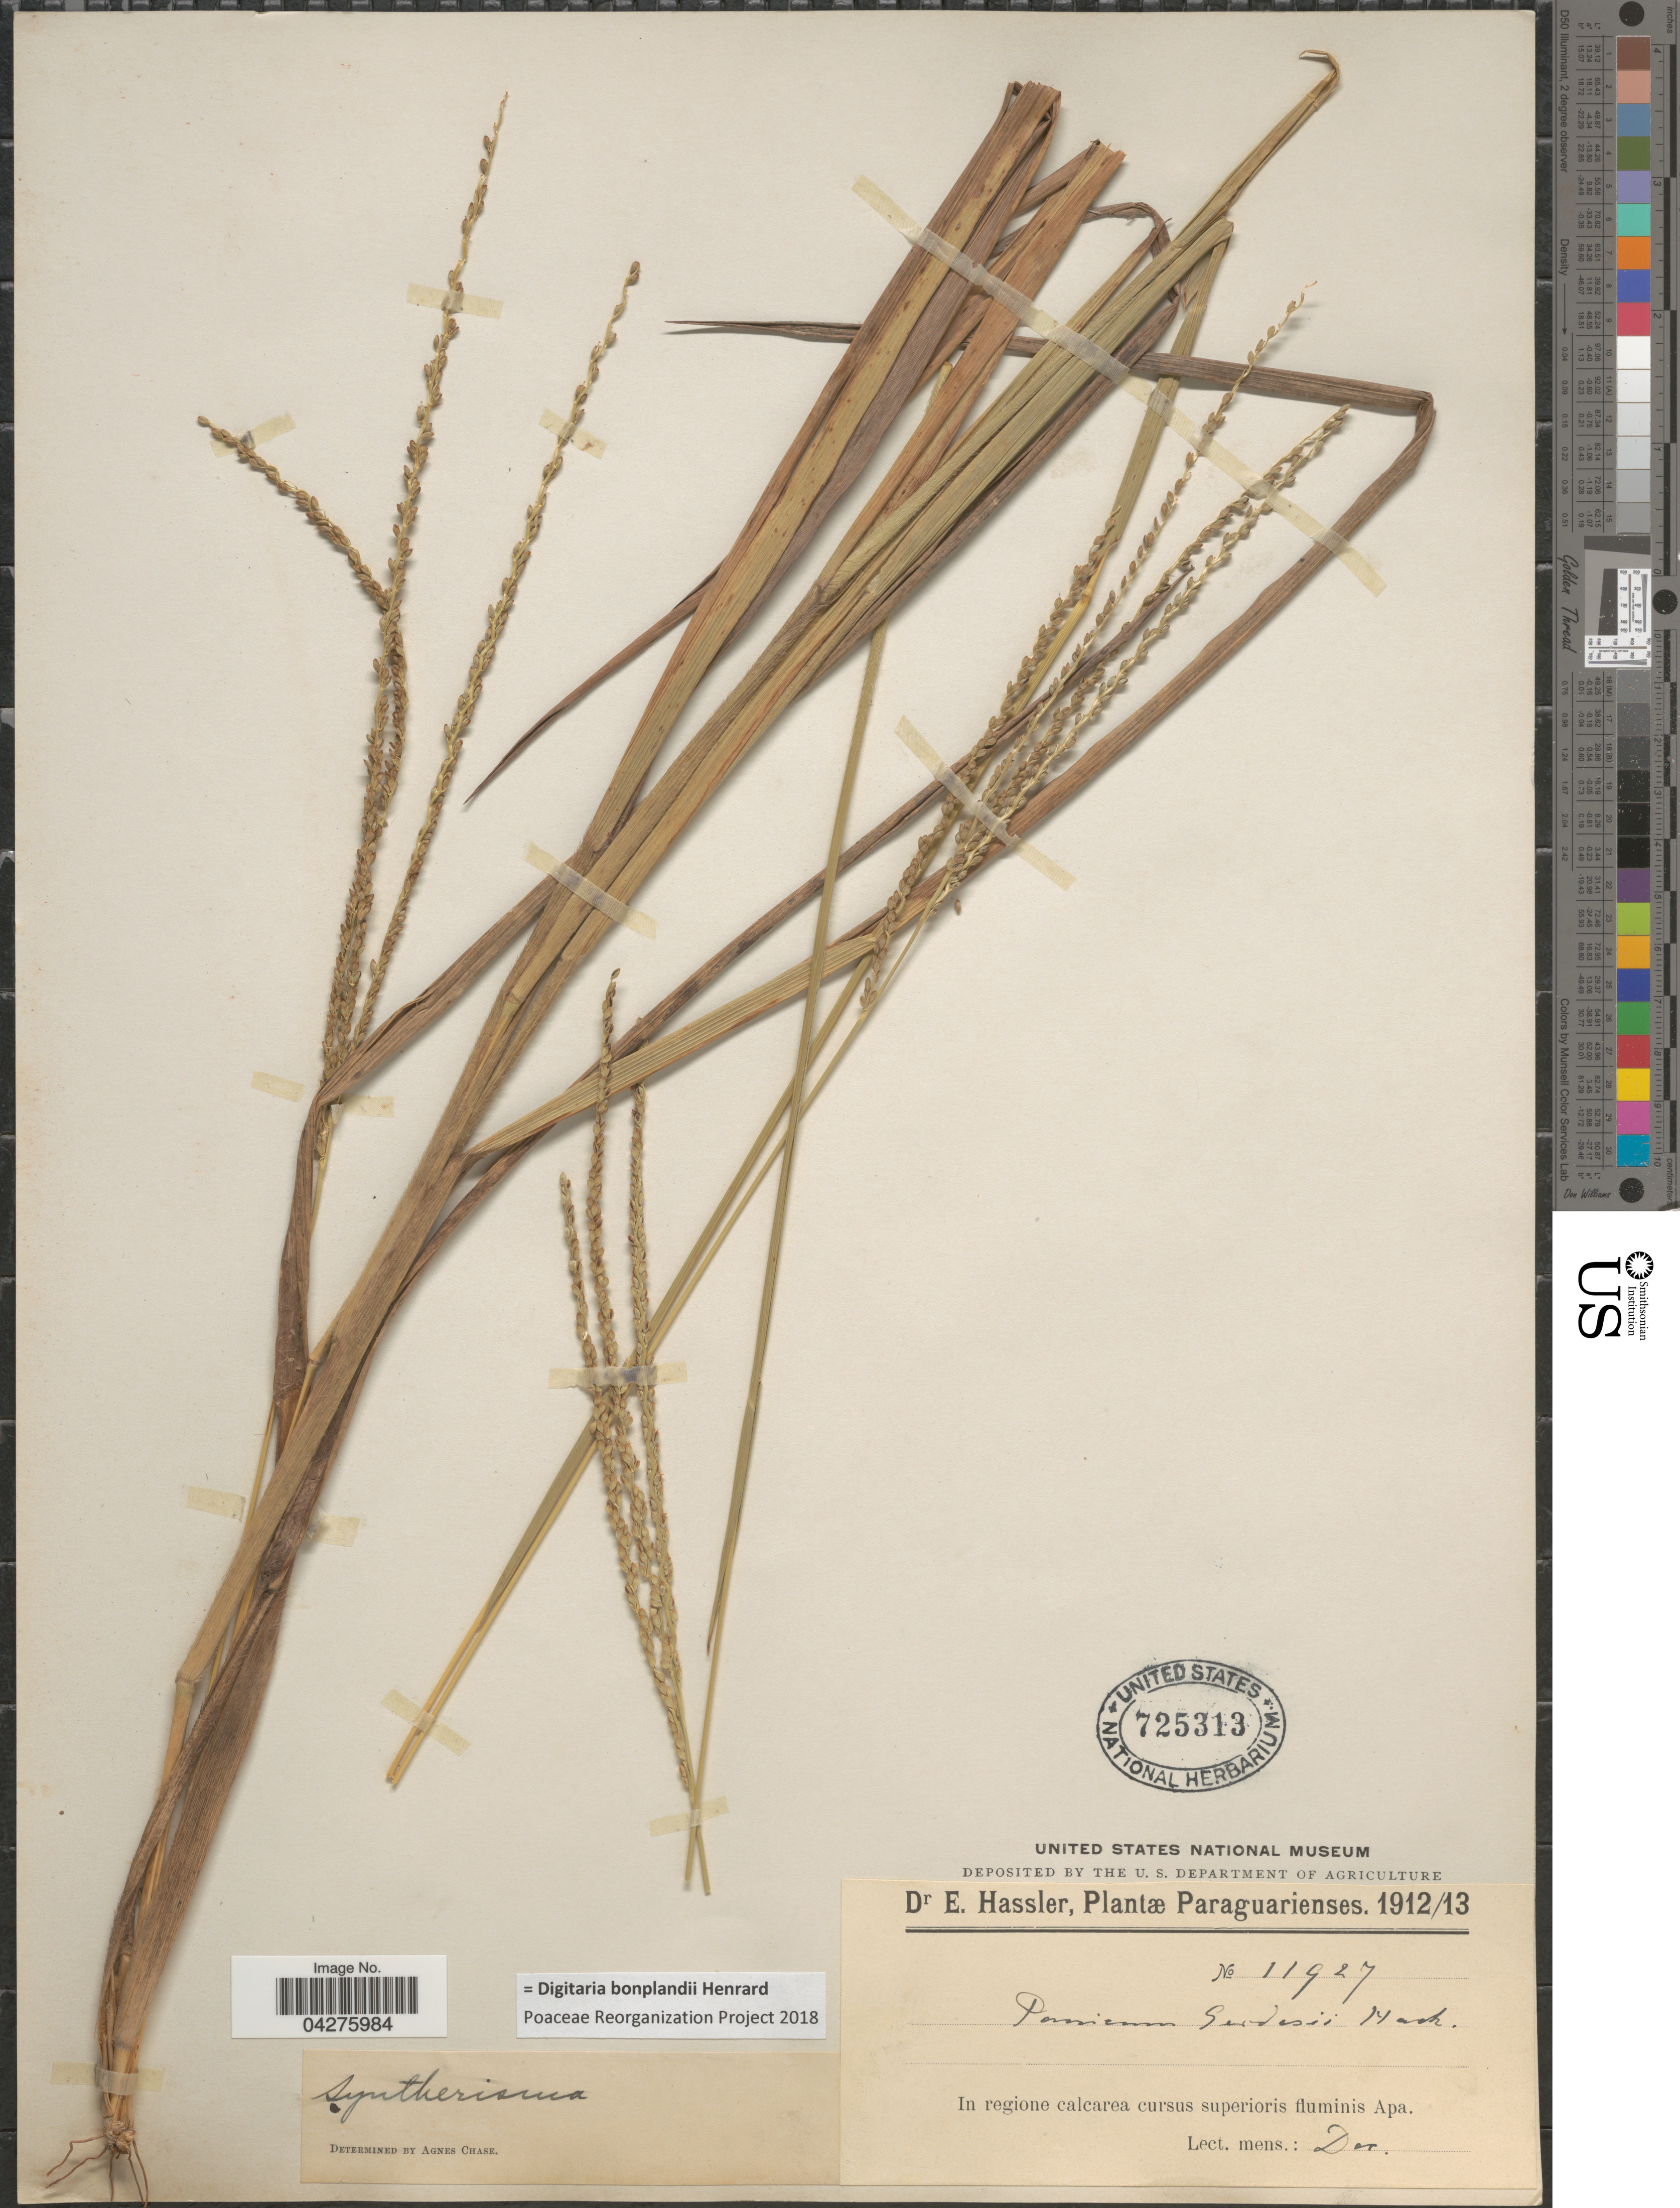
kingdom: Plantae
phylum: Tracheophyta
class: Liliopsida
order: Poales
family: Poaceae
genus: Digitaria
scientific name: Digitaria bonplandii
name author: Henr.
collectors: E. Hassler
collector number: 11927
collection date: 1912-12/1913-12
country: Paraguay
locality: In regione calcarea cursus superioris fluminis Apa.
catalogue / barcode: US 725313